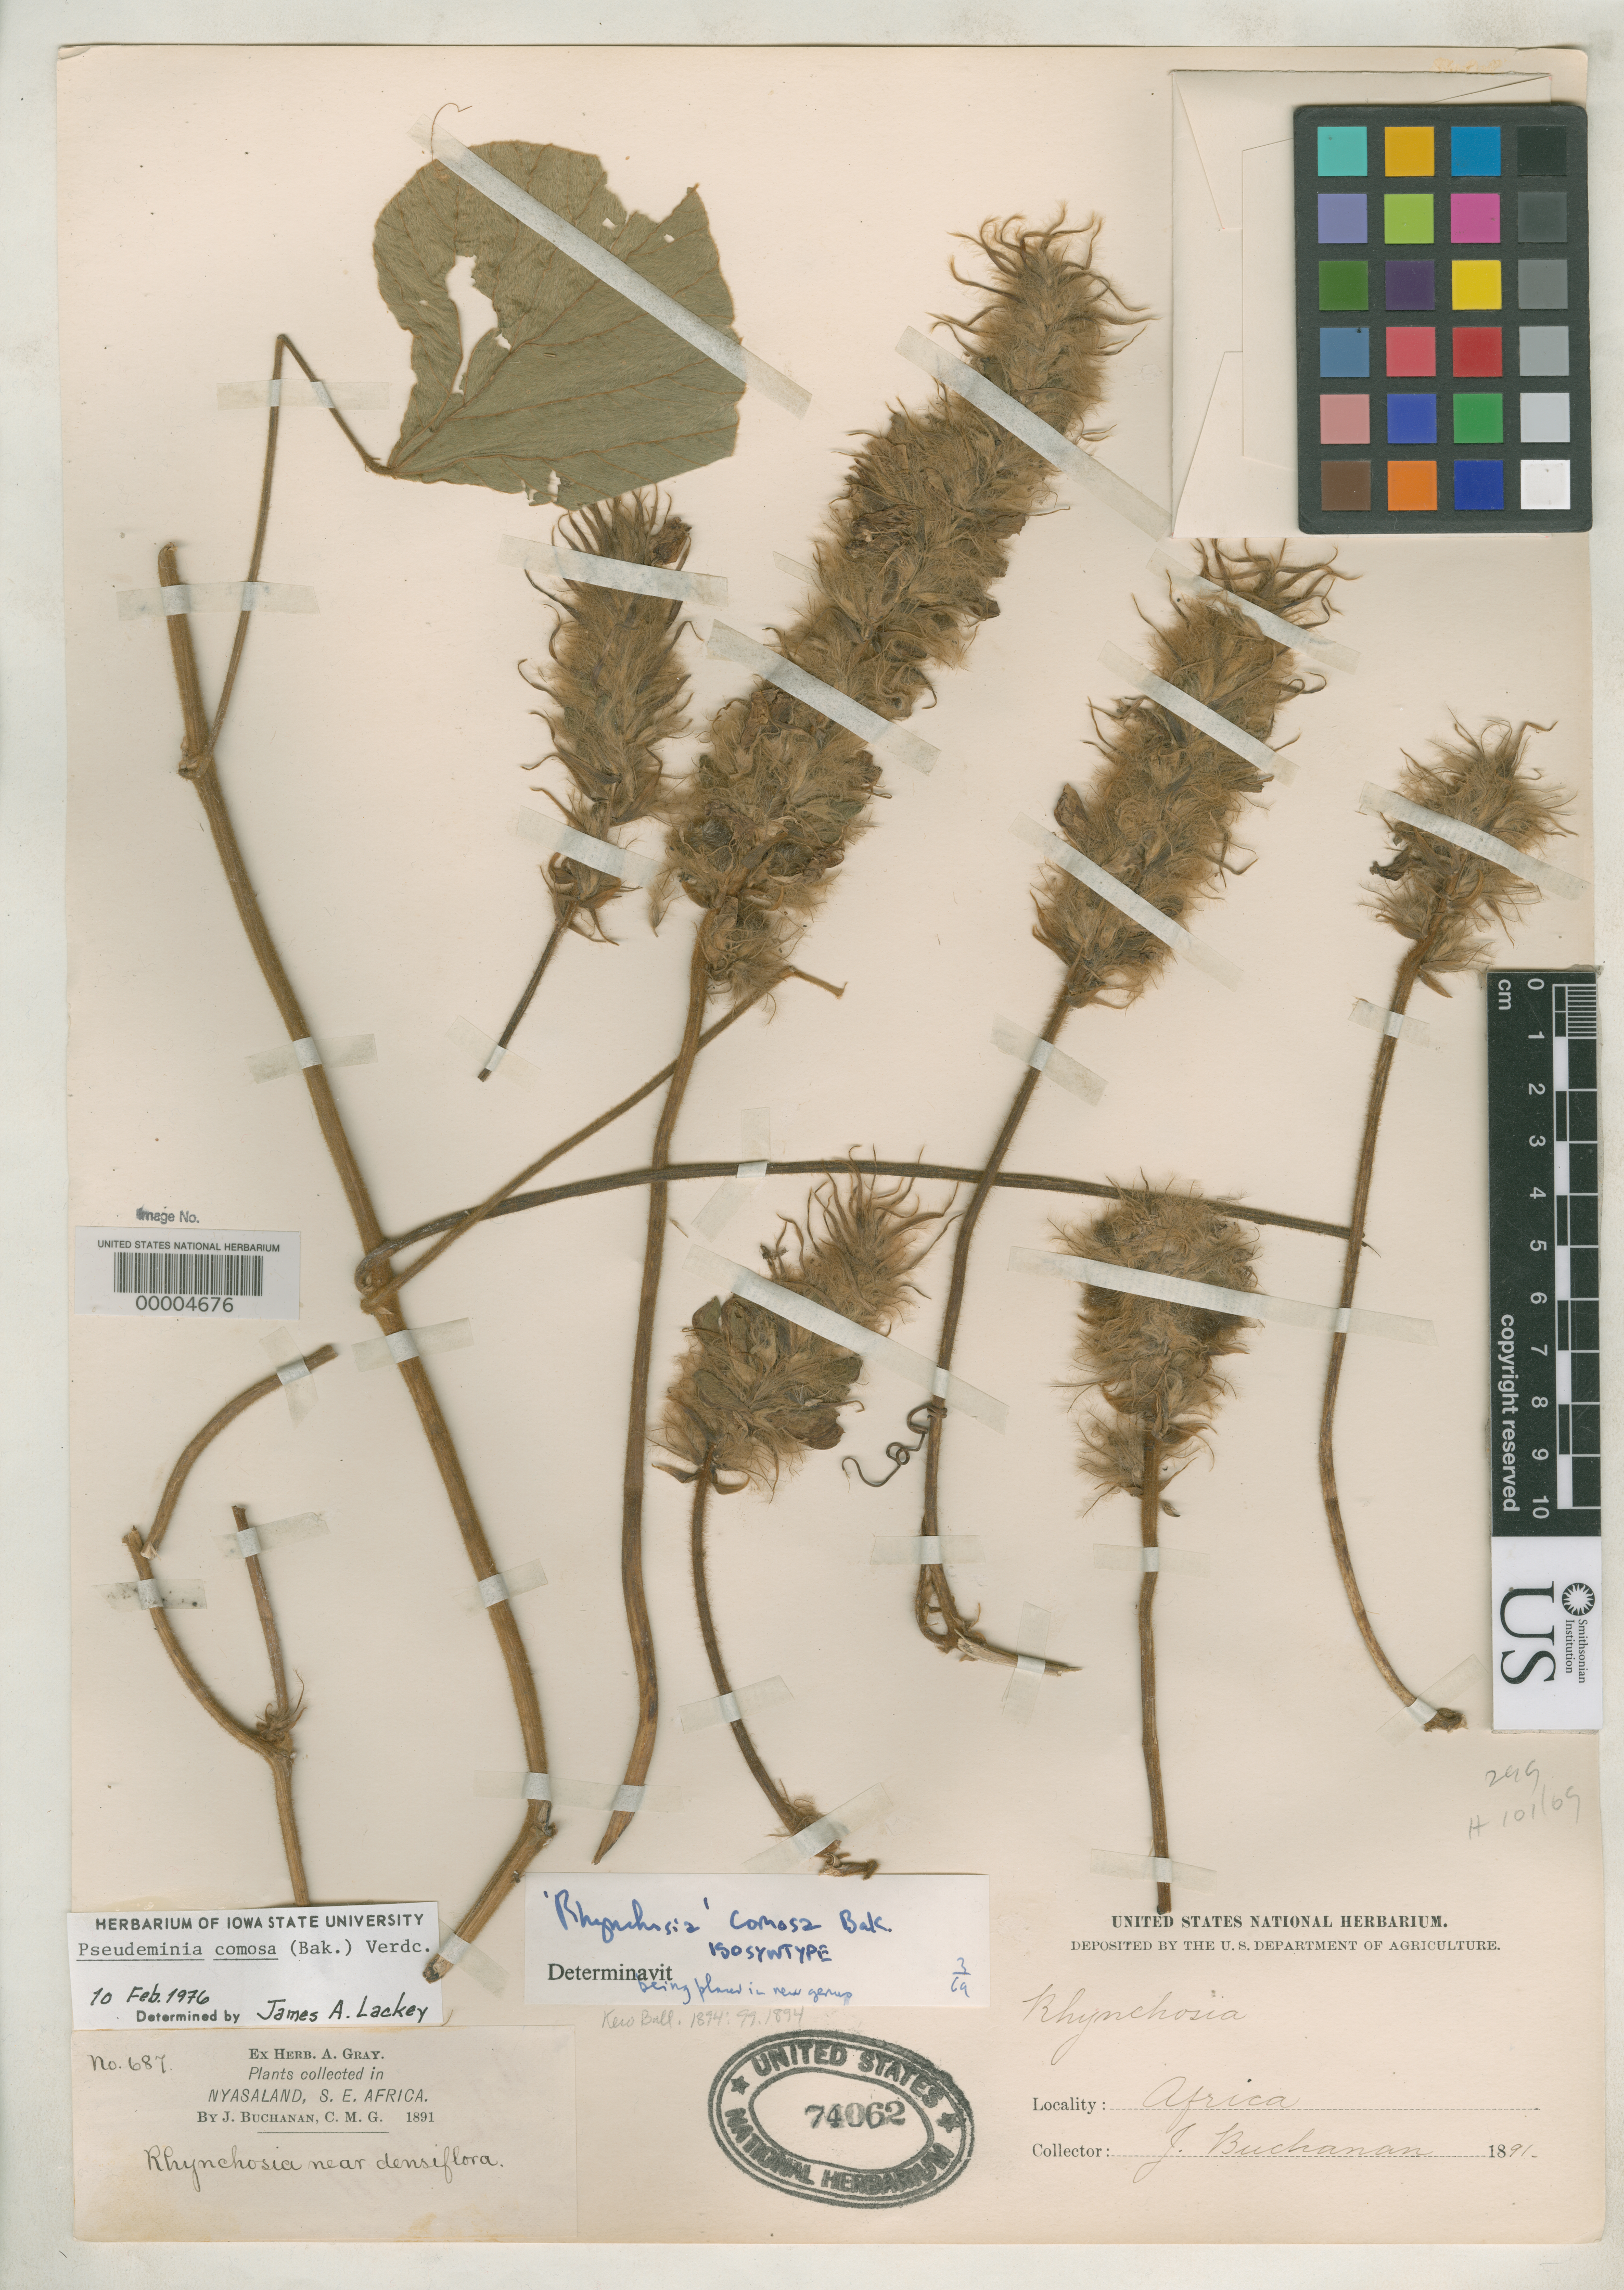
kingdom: Plantae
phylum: Tracheophyta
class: Magnoliopsida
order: Fabales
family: Fabaceae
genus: Rhynchosia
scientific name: Rhynchosia comosa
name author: Baker f.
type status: Isosyntype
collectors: J. Buchanan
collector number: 687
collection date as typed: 1891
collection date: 1891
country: Malawi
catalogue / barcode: US 74062